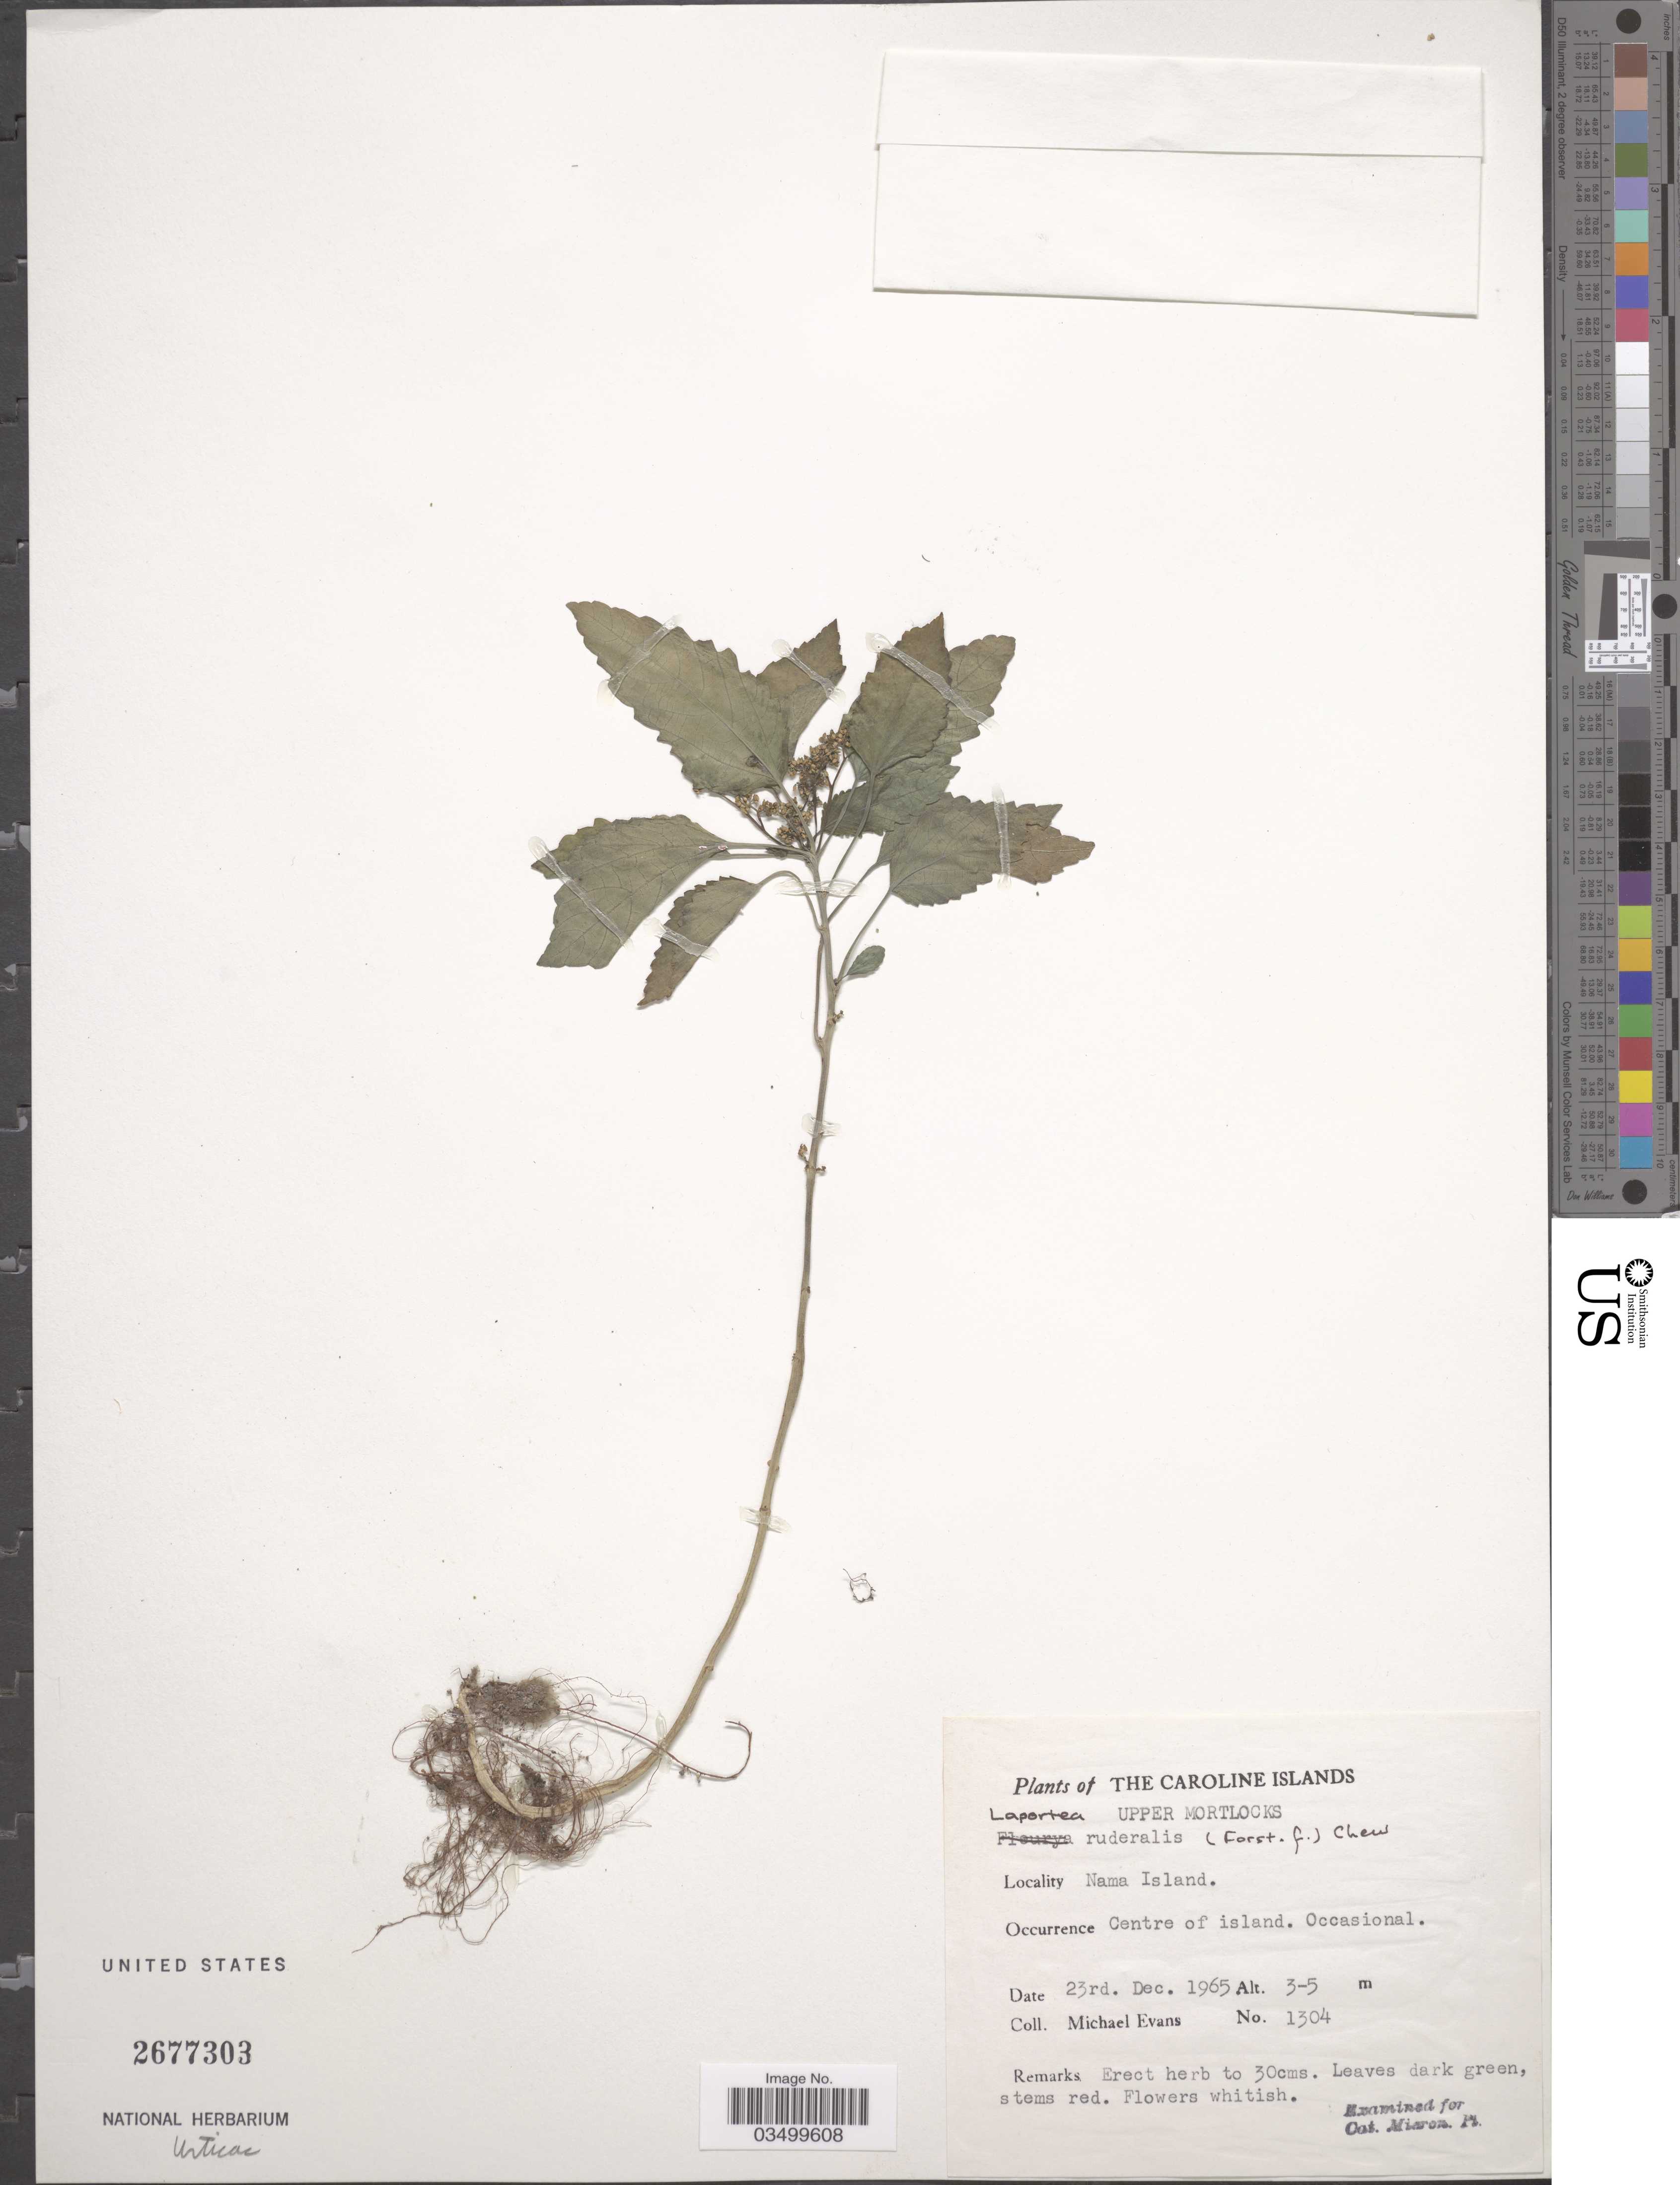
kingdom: Plantae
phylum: Tracheophyta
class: Magnoliopsida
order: Rosales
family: Urticaceae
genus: Laportea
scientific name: Laportea ruderalis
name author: (G. Forst.) Chew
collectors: M. Evans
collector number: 1304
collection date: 1965-12-23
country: Micronesia, Federated States of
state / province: Truk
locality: Caroline Islands. Upper Mortlocks. Nama Island. Centre of island.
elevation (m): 3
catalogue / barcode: US 2677303